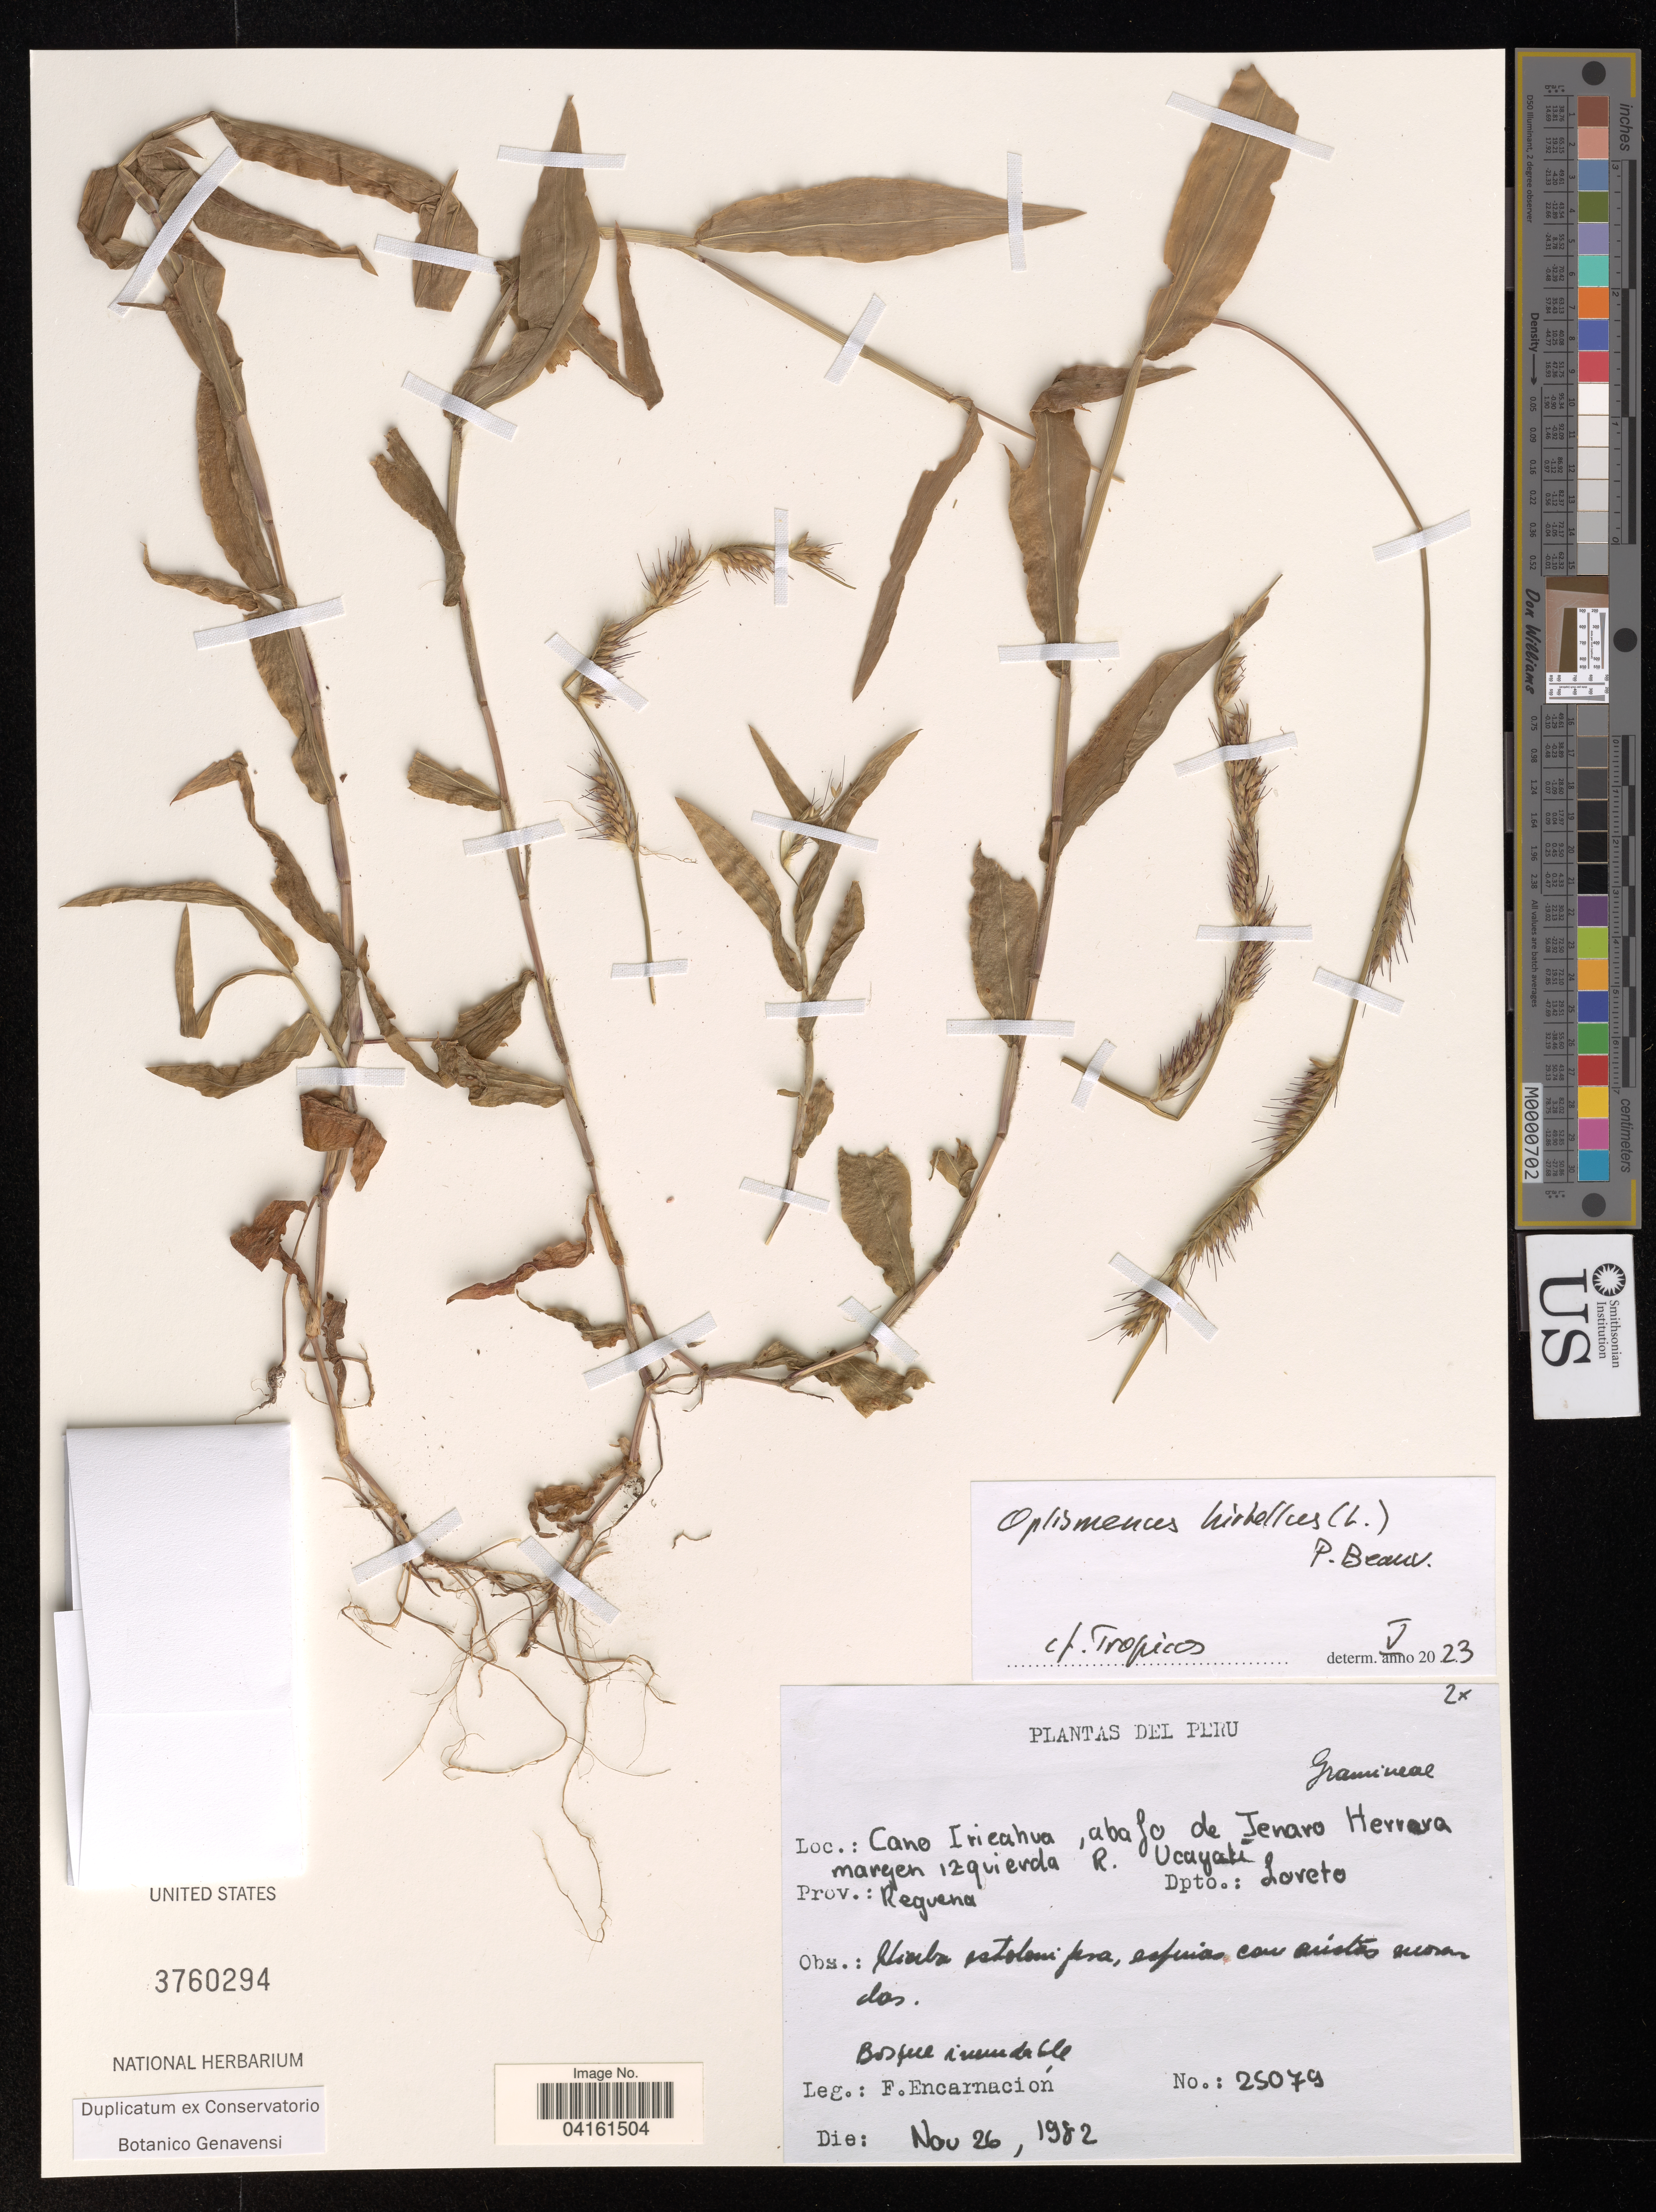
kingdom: Plantae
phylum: Tracheophyta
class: Liliopsida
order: Poales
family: Poaceae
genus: Oplismenus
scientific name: Oplismenus hirtellus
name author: (L.) P. Beauv.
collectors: F. Encarnación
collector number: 25079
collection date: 1982-11-26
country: Peru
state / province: Loreto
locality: Cano Iricahua, abajo de Jenaro Herrera margen izquierda R. Ucayali. Prov.: Requena.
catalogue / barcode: US 3760294